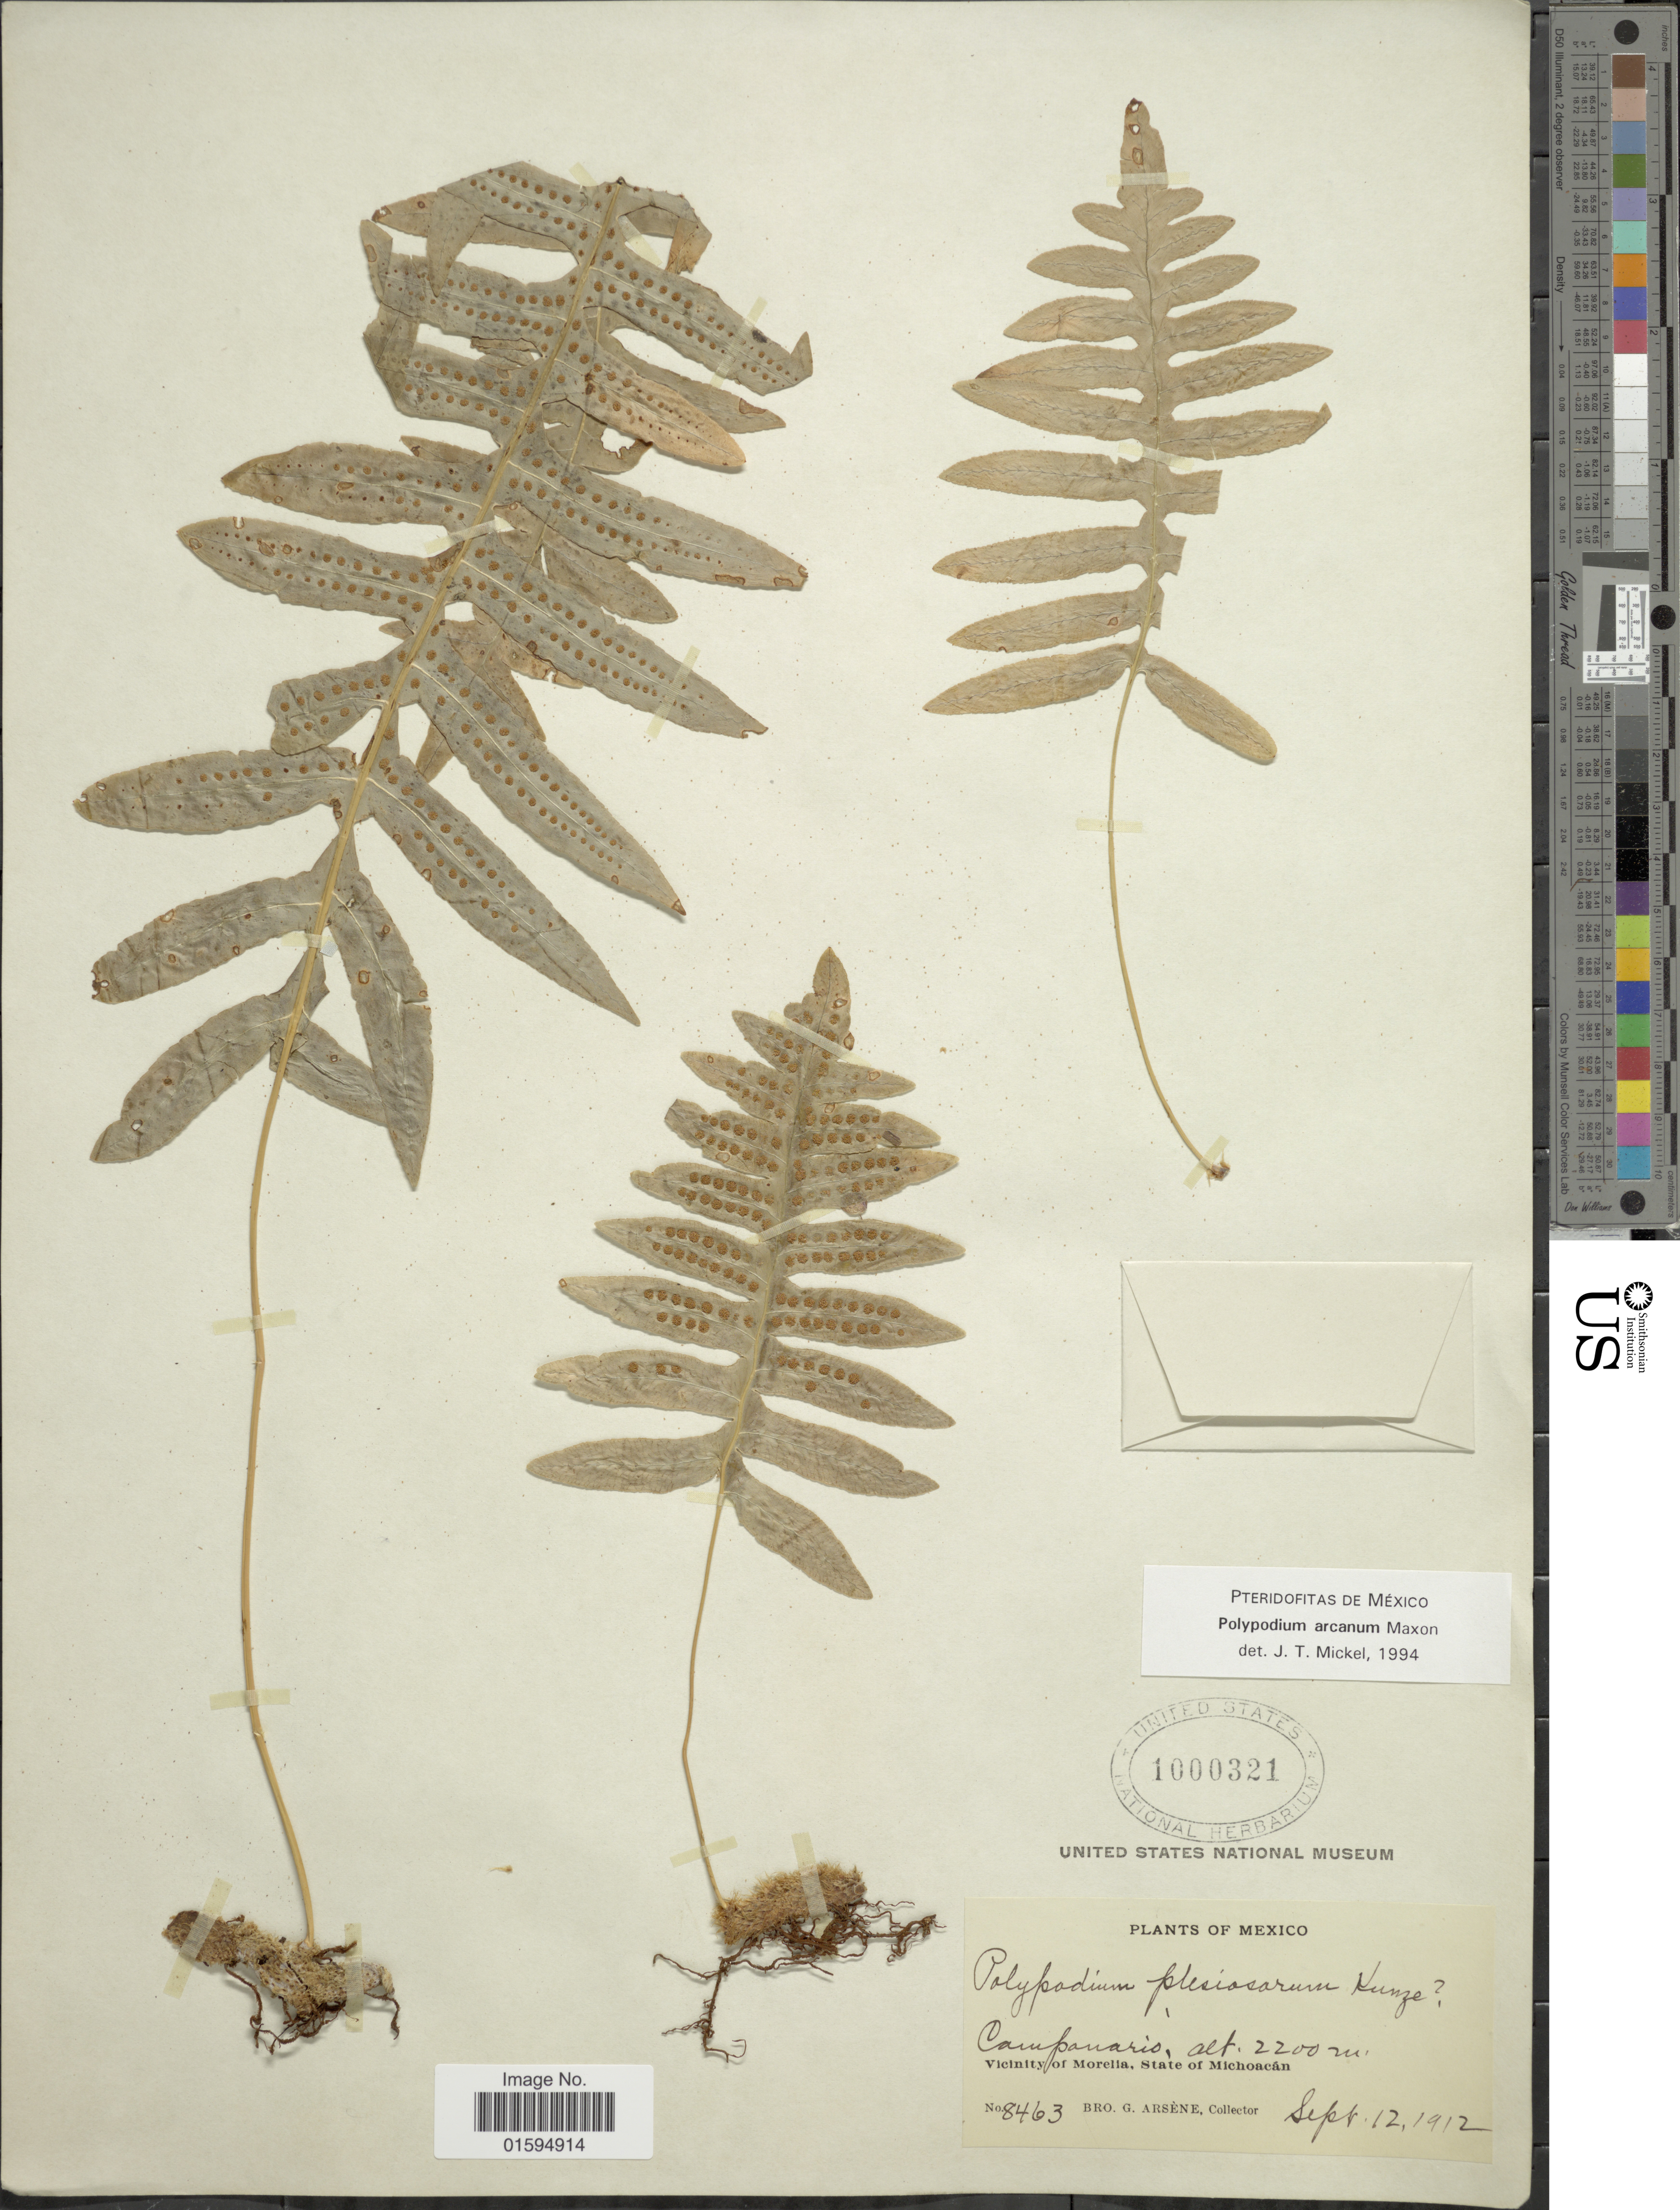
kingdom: Plantae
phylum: Tracheophyta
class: Polypodiopsida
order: Polypodiales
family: Polypodiaceae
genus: Polypodium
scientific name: Polypodium arcanum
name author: Maxon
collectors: Bro. G. Arsène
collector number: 8463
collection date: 1912-09-12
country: Mexico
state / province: Michoacán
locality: Campanario, Vicinity of Morelia, State of Michoacan.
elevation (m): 2200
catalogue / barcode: US 1000321